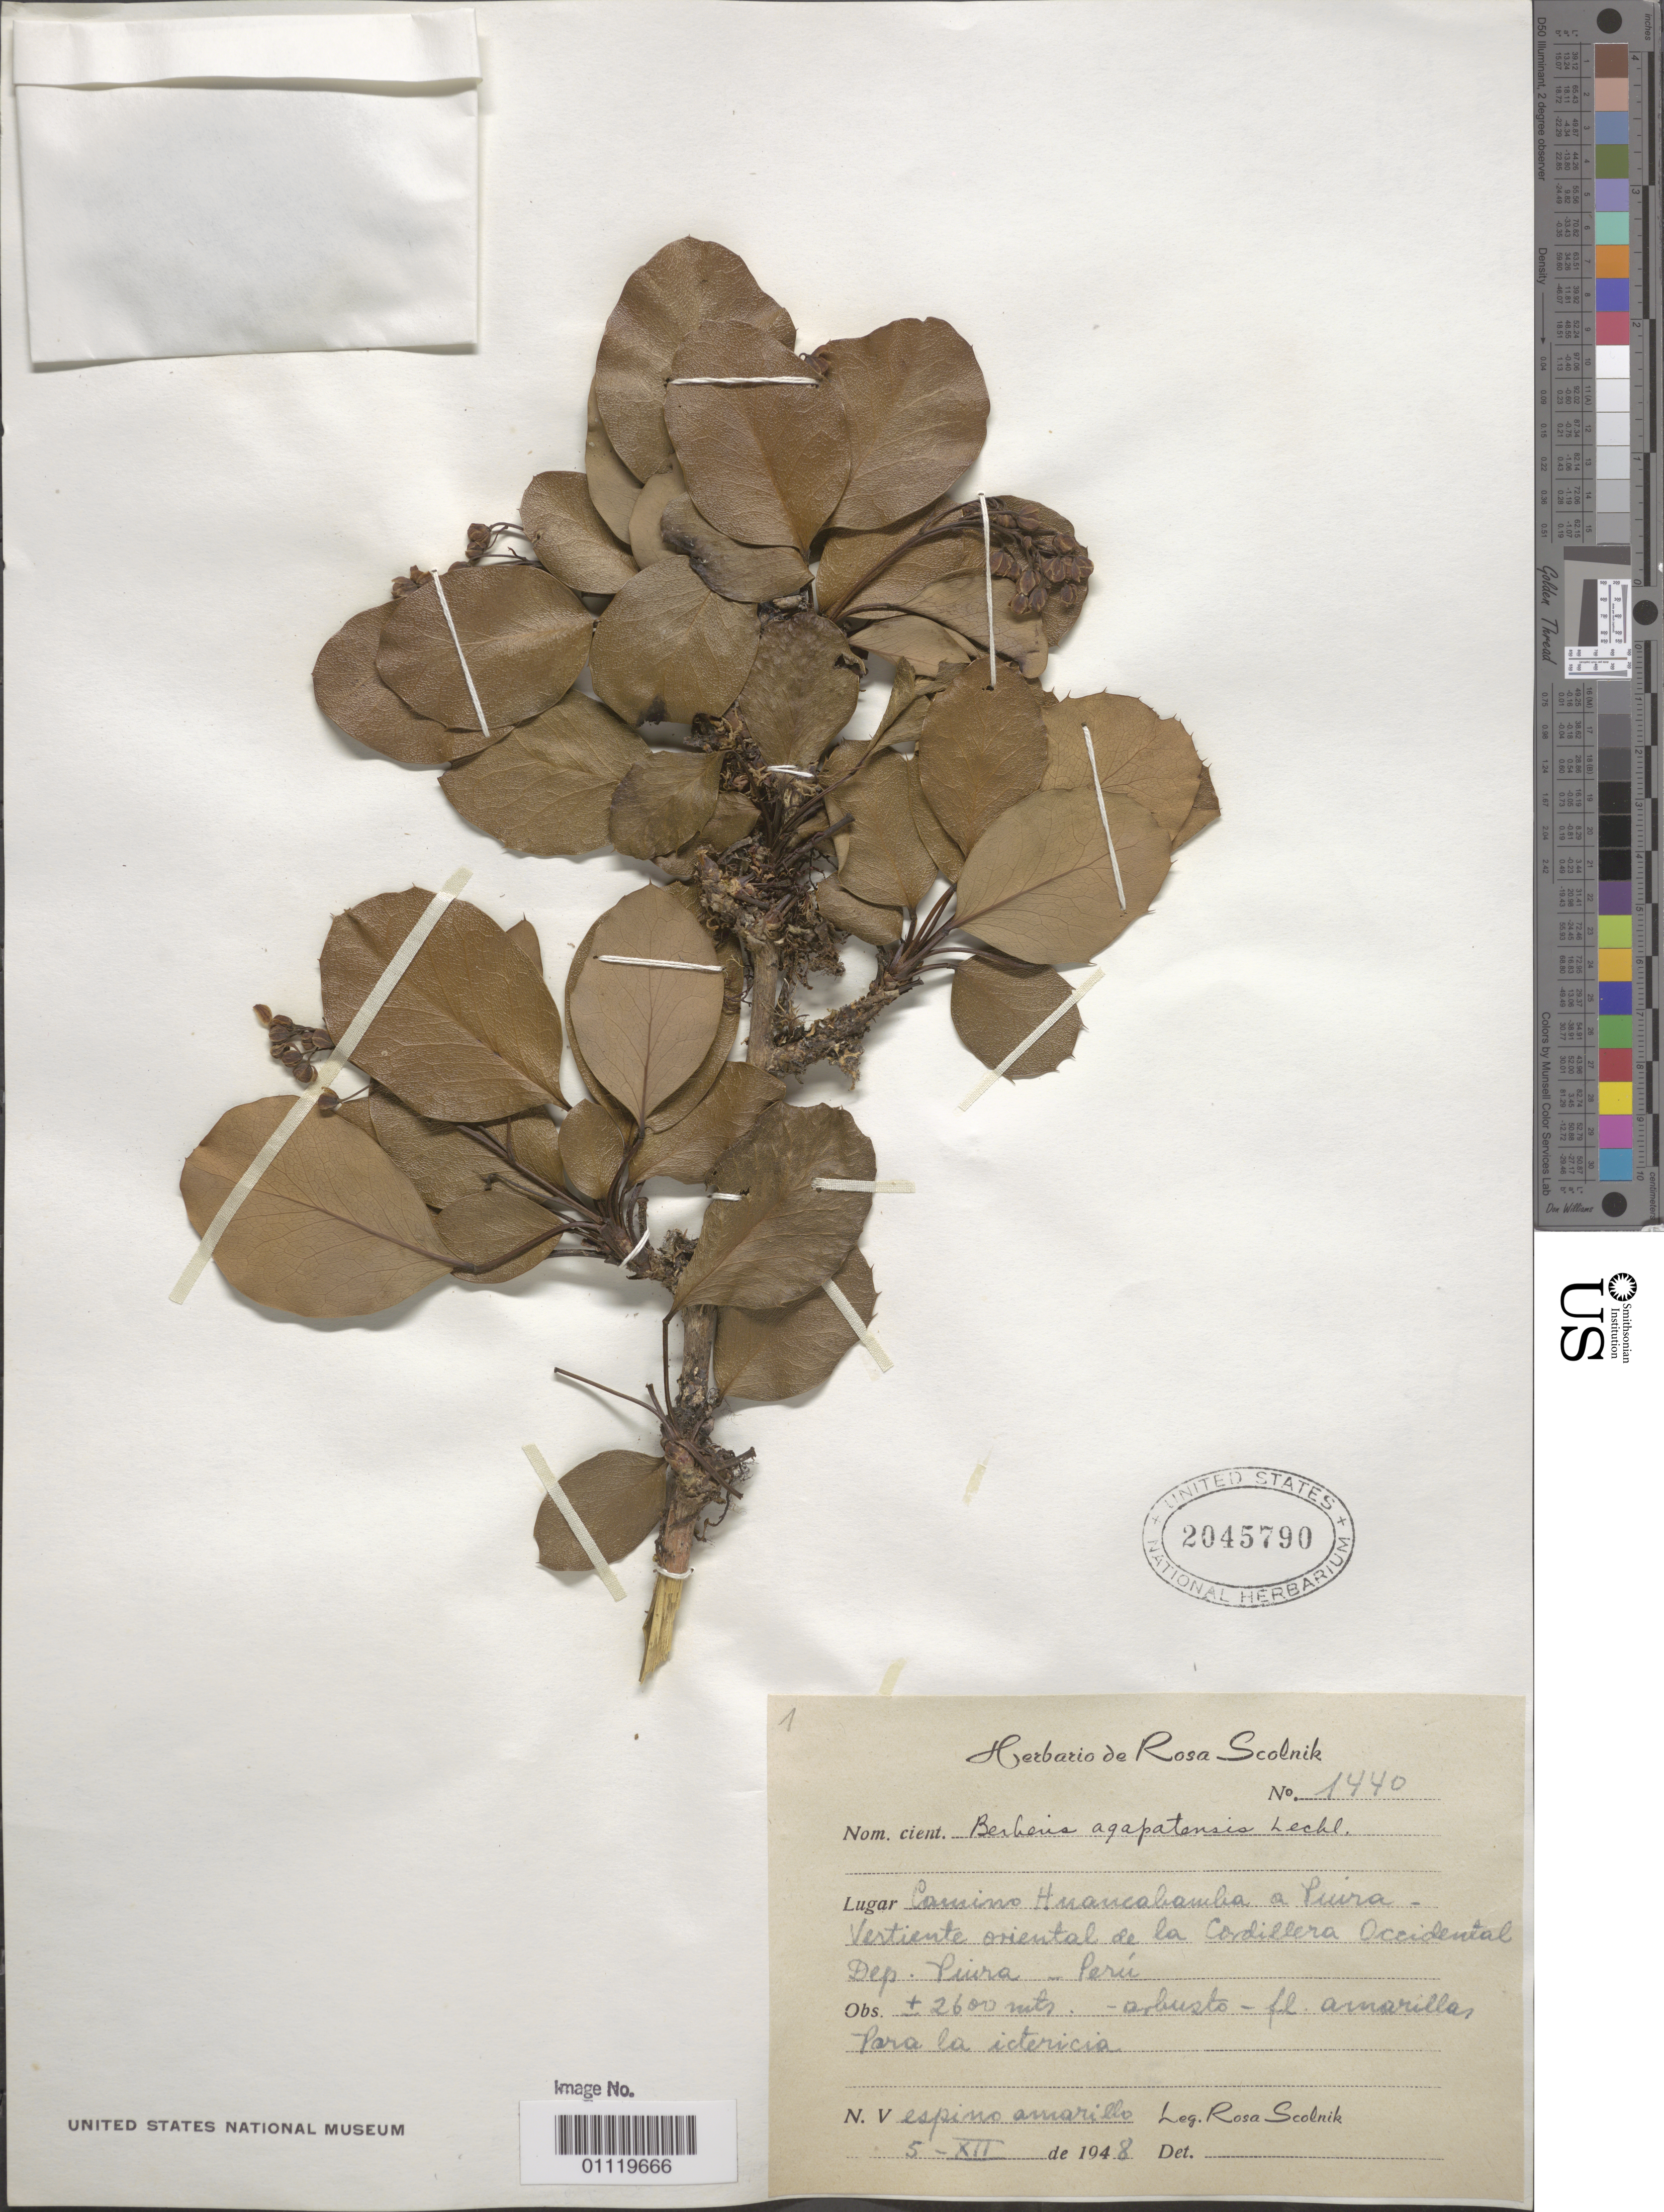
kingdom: Plantae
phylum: Tracheophyta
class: Magnoliopsida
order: Ranunculales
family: Berberidaceae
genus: Berberis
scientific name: Berberis agapatensis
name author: Lech.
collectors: R. Scolnik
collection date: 1948-12-05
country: Peru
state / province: Piura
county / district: Huancabamba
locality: Path to Huancabamba, western slopes of Oriental Cordillera.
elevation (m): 2600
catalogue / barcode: US 2045790